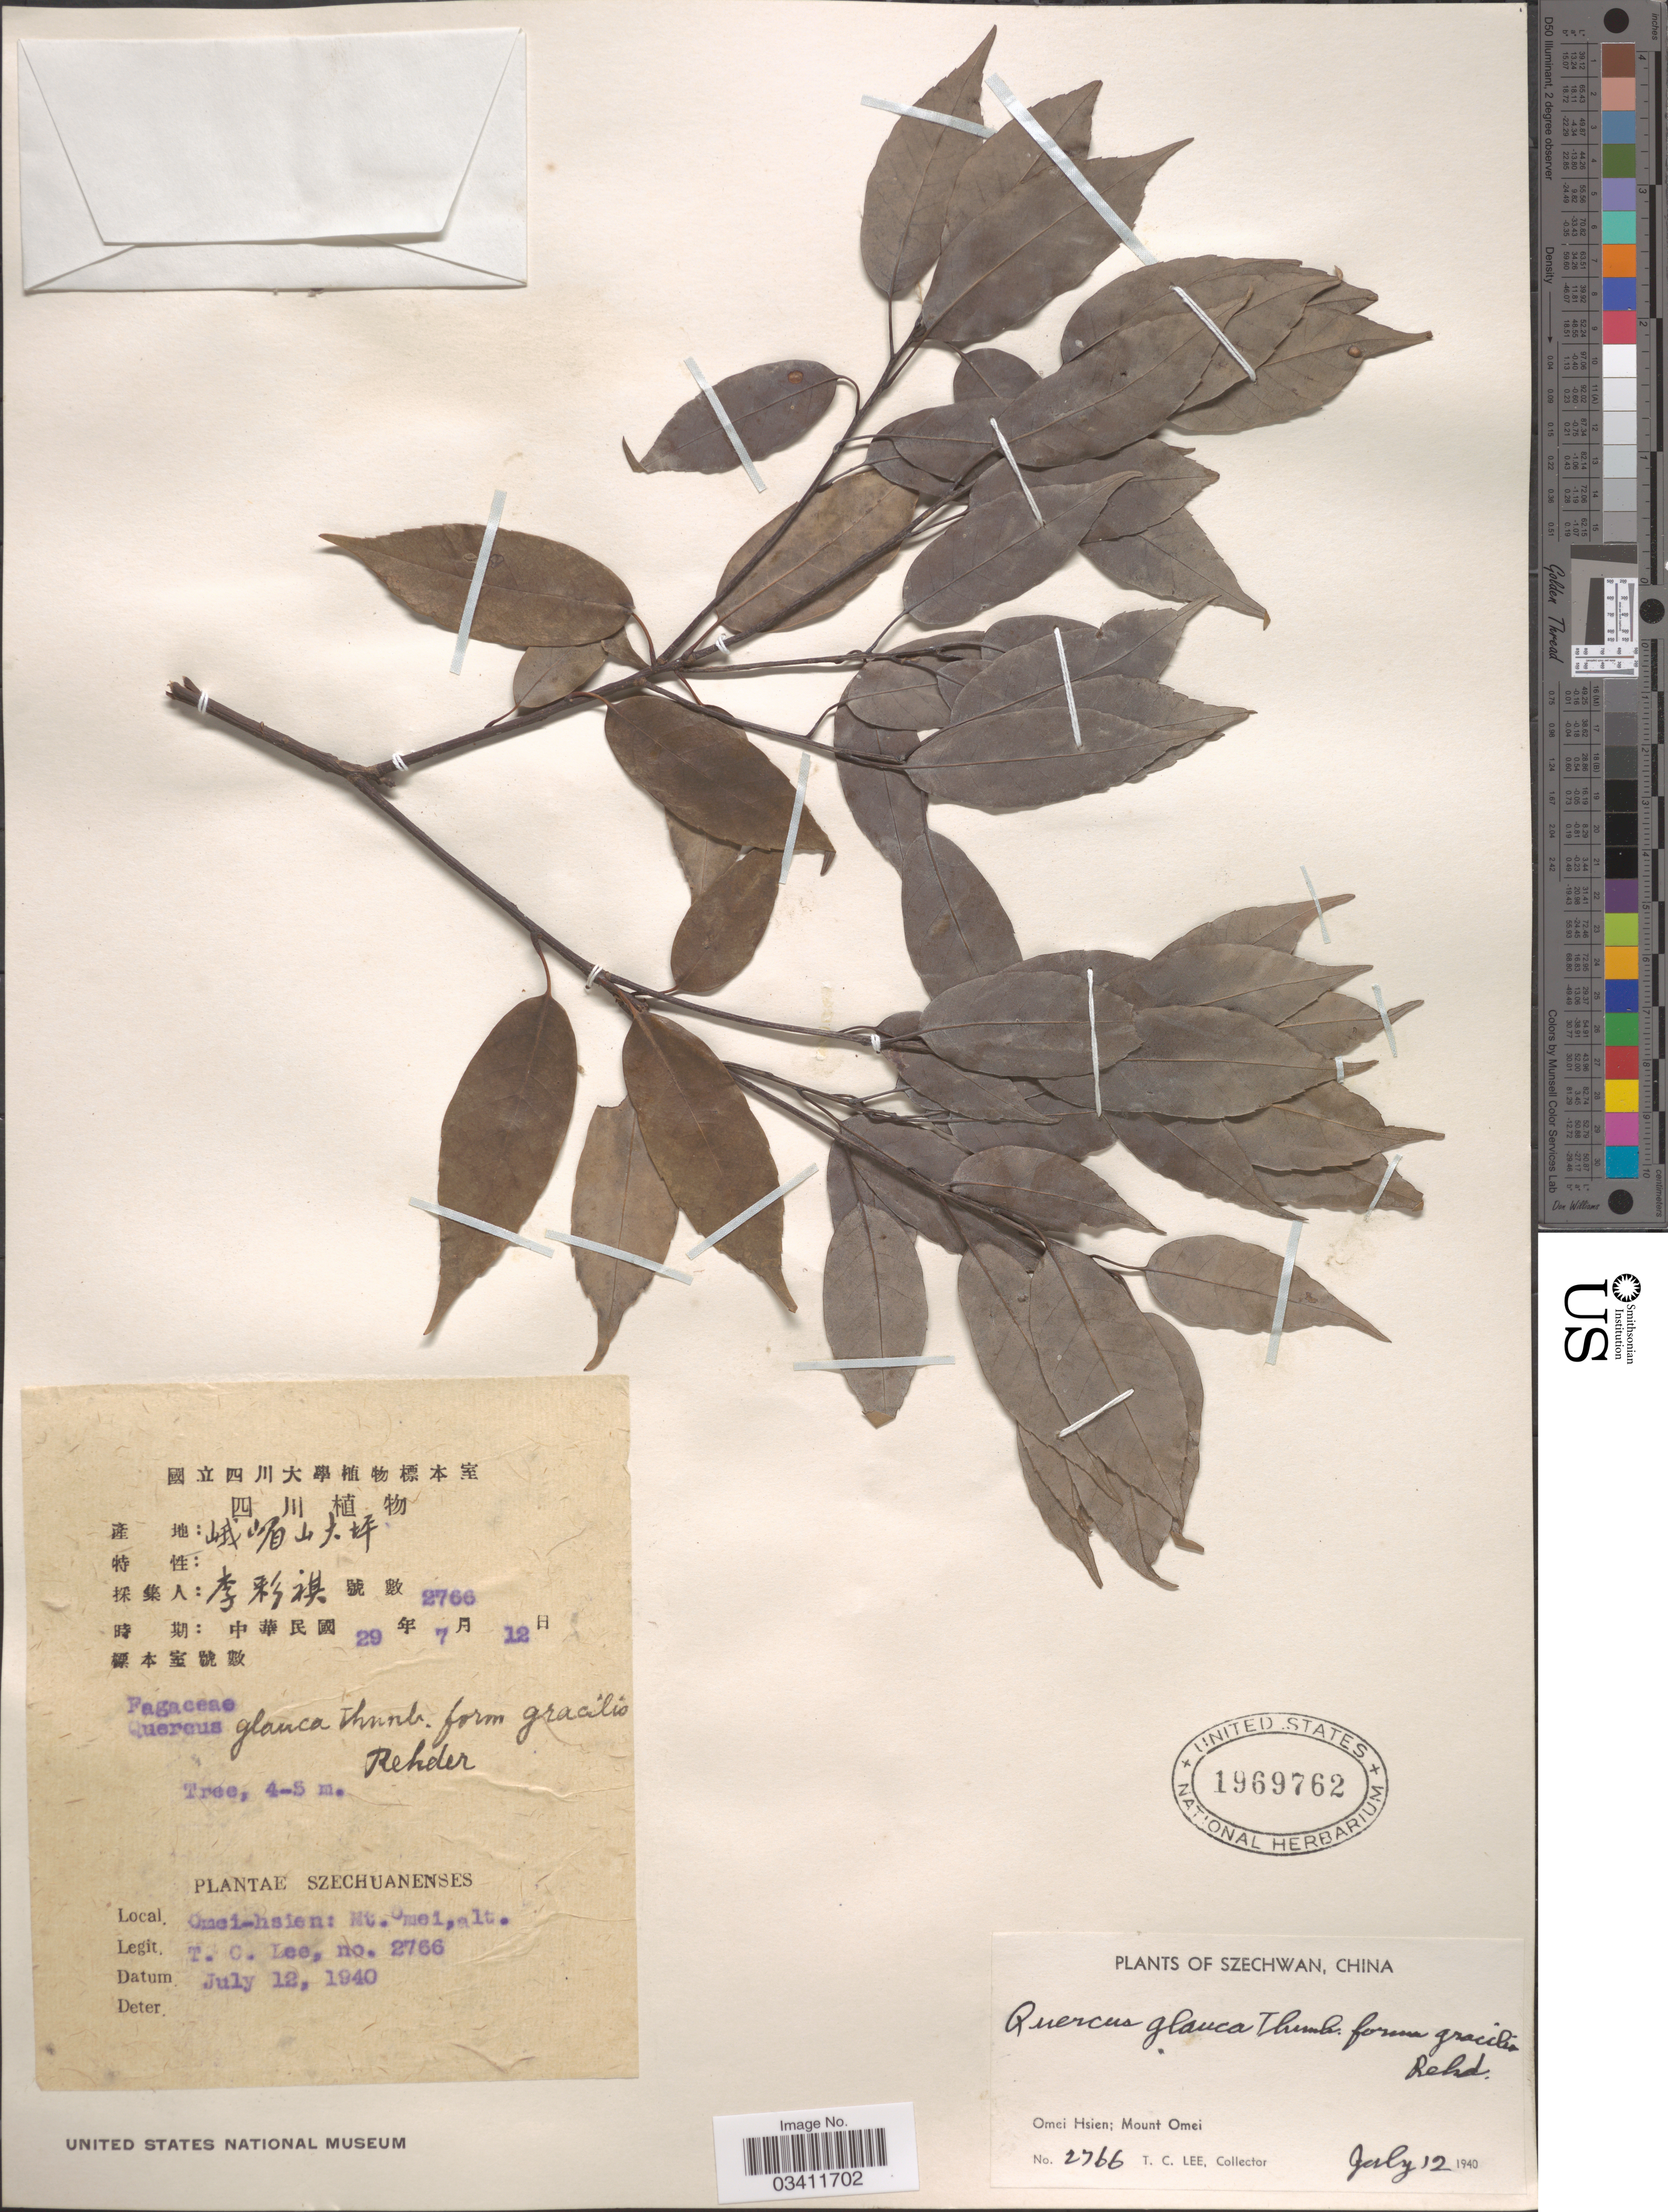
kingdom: Plantae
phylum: Tracheophyta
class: Magnoliopsida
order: Fagales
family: Fagaceae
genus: Quercus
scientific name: Quercus glauca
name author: Thunb.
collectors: T. Lee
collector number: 2766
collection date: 1940-07-12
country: China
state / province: Sichuan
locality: Szechwan. Omei Hsien; Mount Omei.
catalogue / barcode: US 1969762